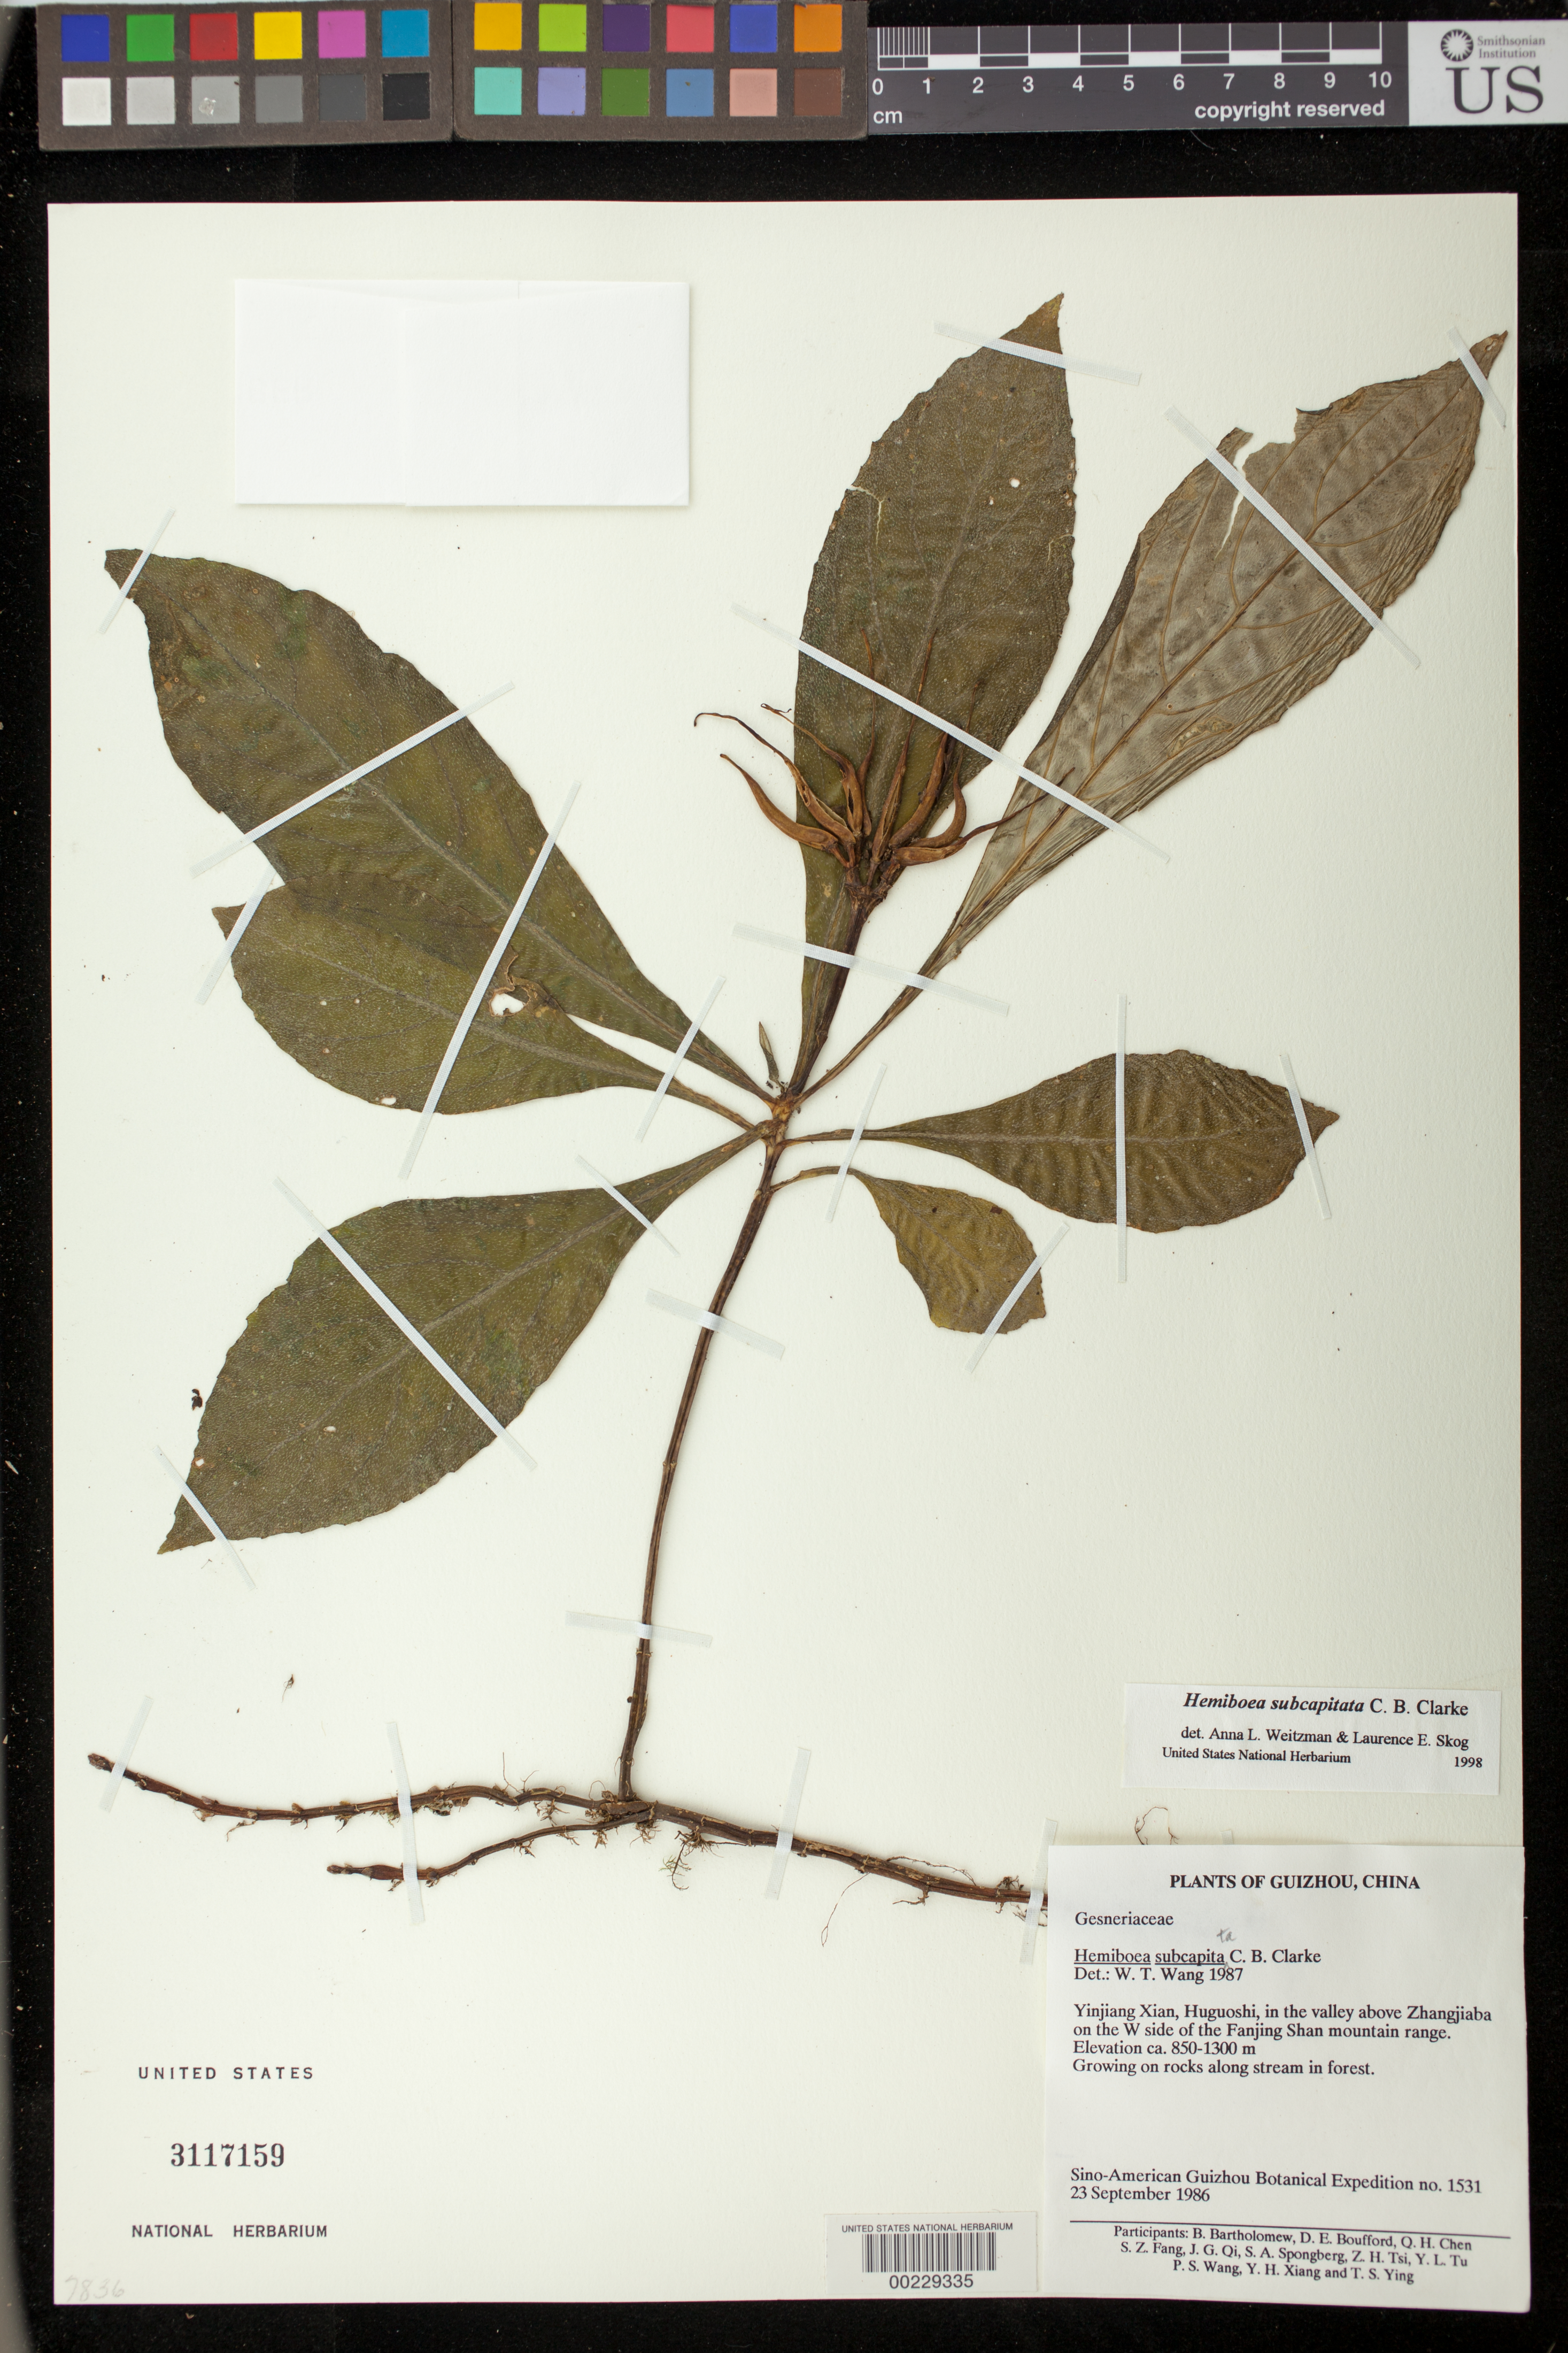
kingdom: Plantae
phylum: Tracheophyta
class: Magnoliopsida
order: Lamiales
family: Gesneriaceae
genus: Hemiboea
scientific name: Hemiboea subcapitata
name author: C.B. Clarke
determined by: Wang, W. T.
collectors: Sino-Amer. Guizhou Bot. Exped.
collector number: S-AGBE 1531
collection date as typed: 23 Sep 1986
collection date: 1986-09-23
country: China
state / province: Guizhou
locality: Yinjiang xian, huguoshi, in the valley above zhangjiaba on the w side of the fanjing shan mountain range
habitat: Growing on rocks along stream in forest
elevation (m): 850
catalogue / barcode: US 3117159